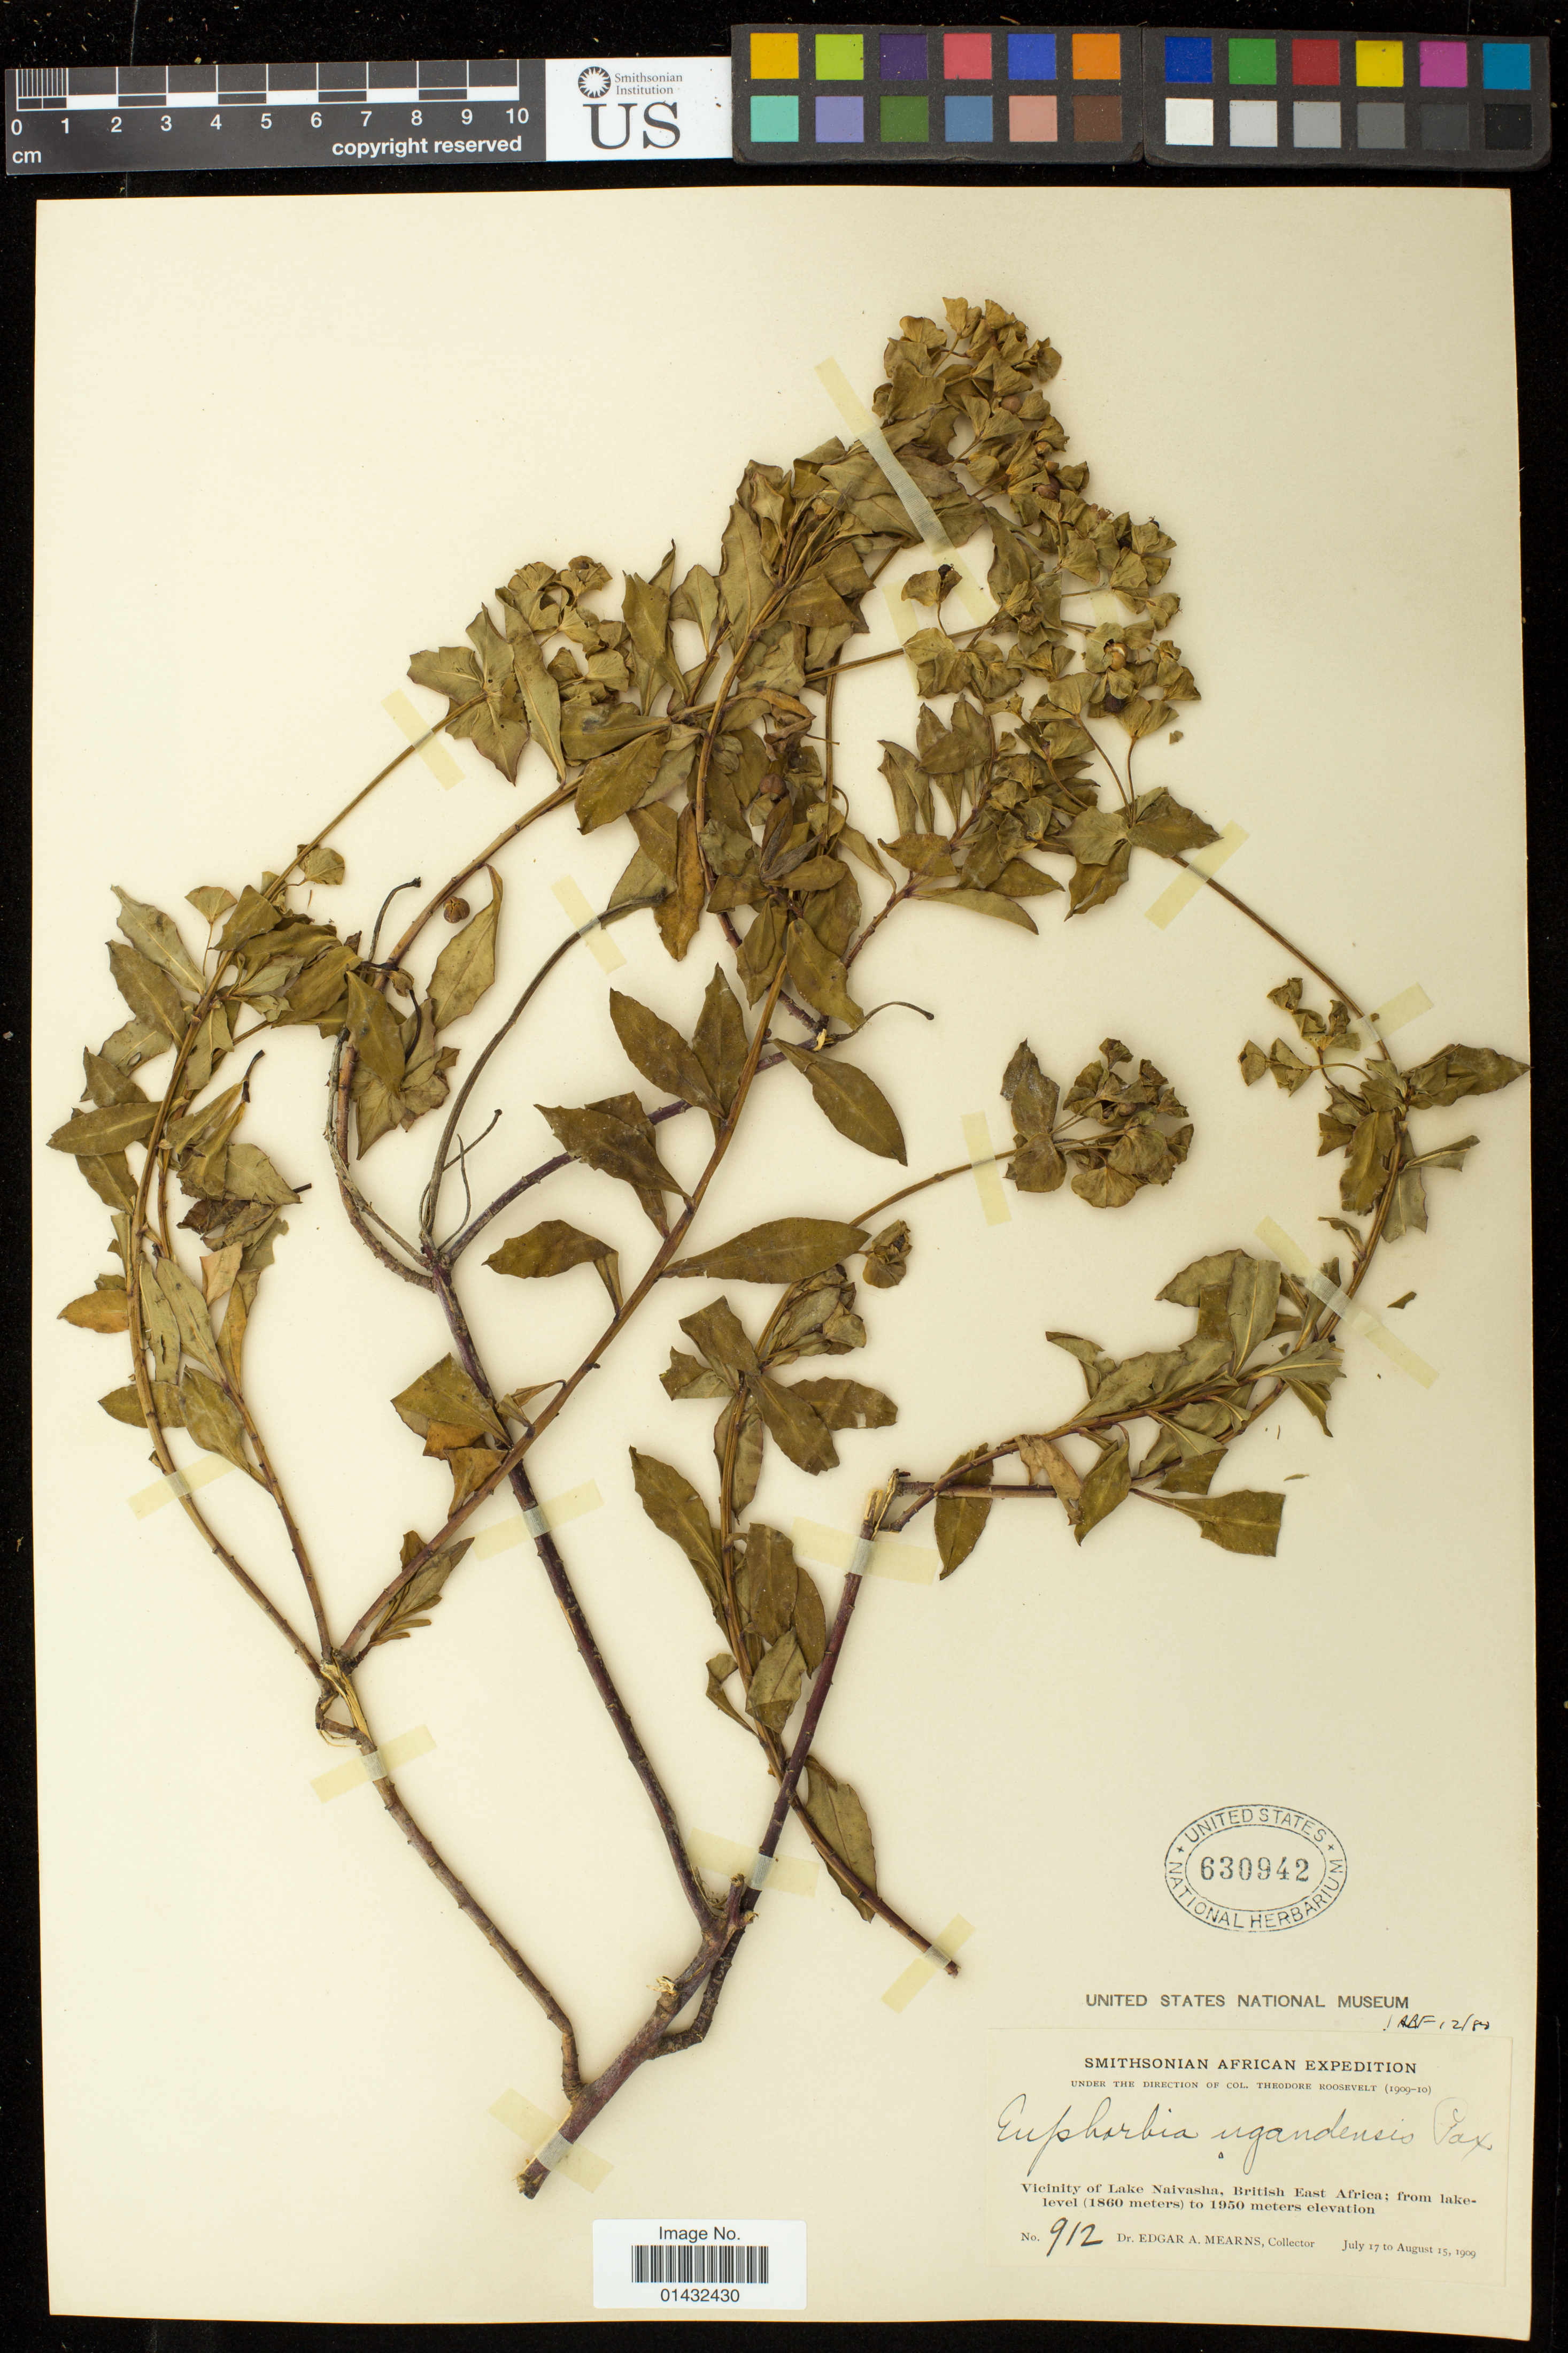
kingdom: Plantae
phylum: Tracheophyta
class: Magnoliopsida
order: Malpighiales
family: Euphorbiaceae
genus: Euphorbia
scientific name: Euphorbia ugandensis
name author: Pax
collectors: E. A. Mearns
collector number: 912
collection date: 1909-07-17/1909-08-15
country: Kenya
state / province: Nakuru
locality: Vicinity of Lake Naivasha, British East Africa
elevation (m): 1860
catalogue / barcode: US 630942